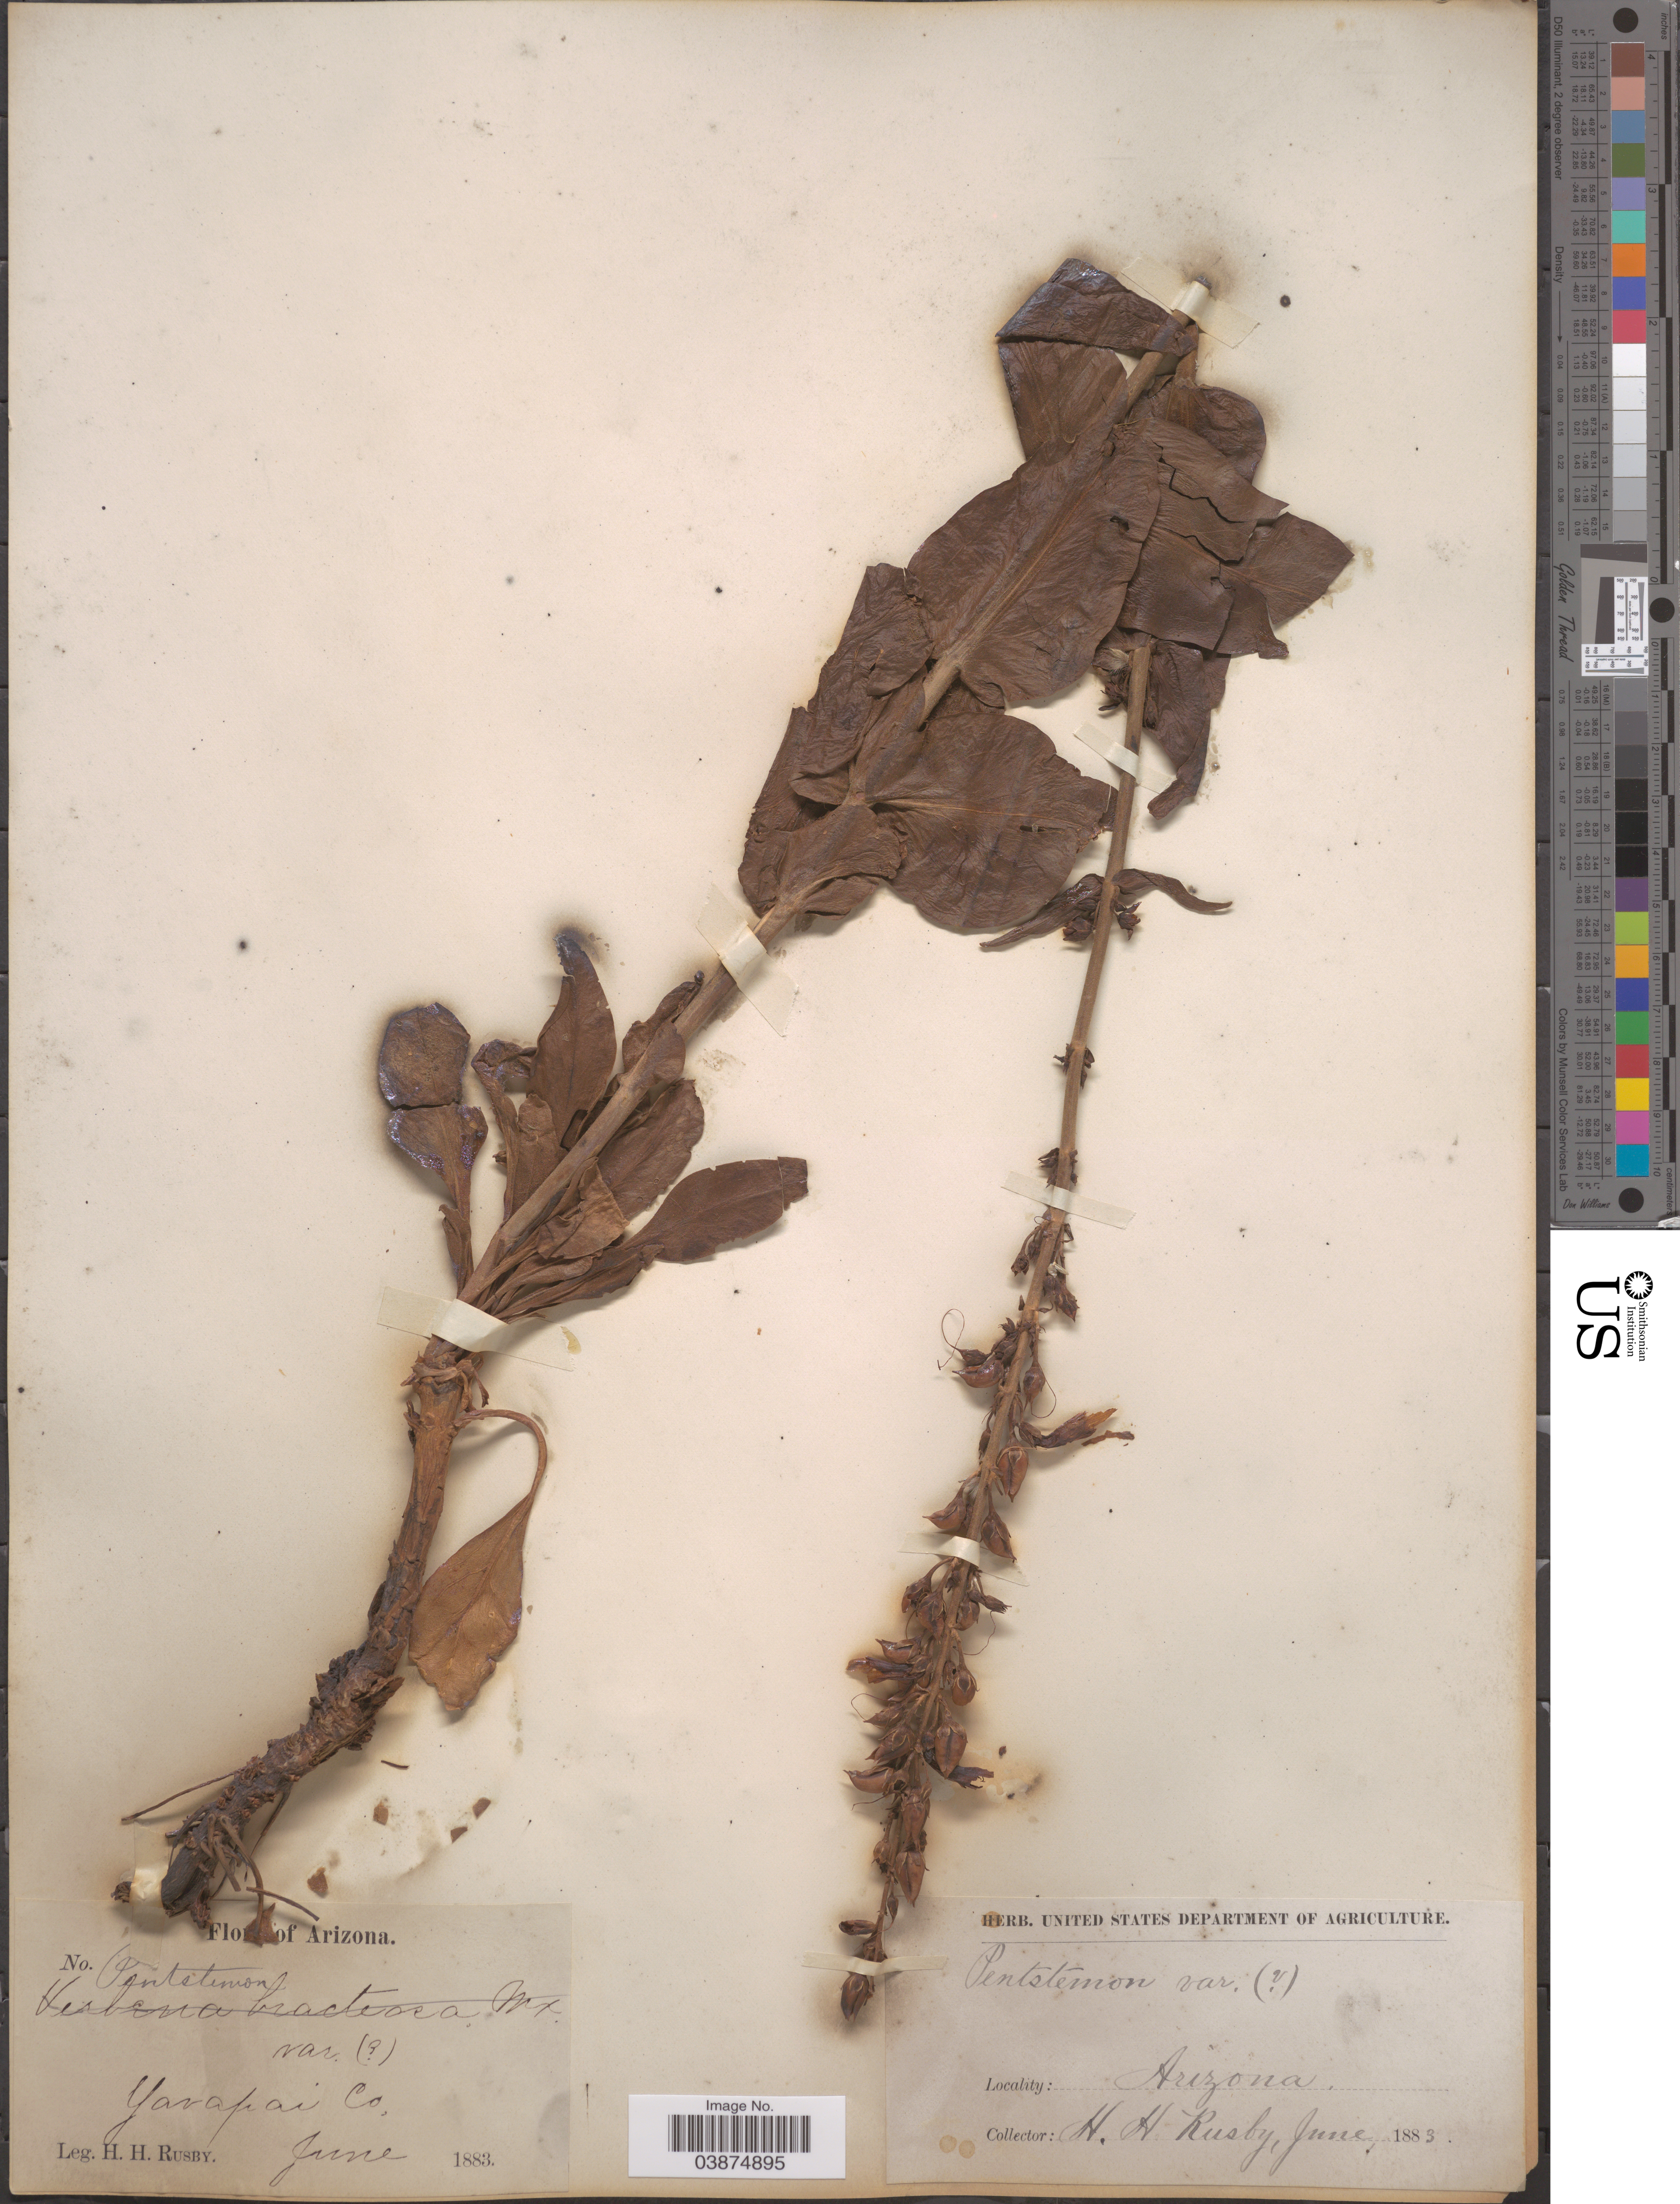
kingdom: Plantae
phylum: Tracheophyta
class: Magnoliopsida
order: Lamiales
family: Plantaginaceae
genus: Penstemon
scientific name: Penstemon eatonii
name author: A. Gray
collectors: H. H. Rusby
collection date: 1883-06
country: United States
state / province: Arizona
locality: Yavapai Co.